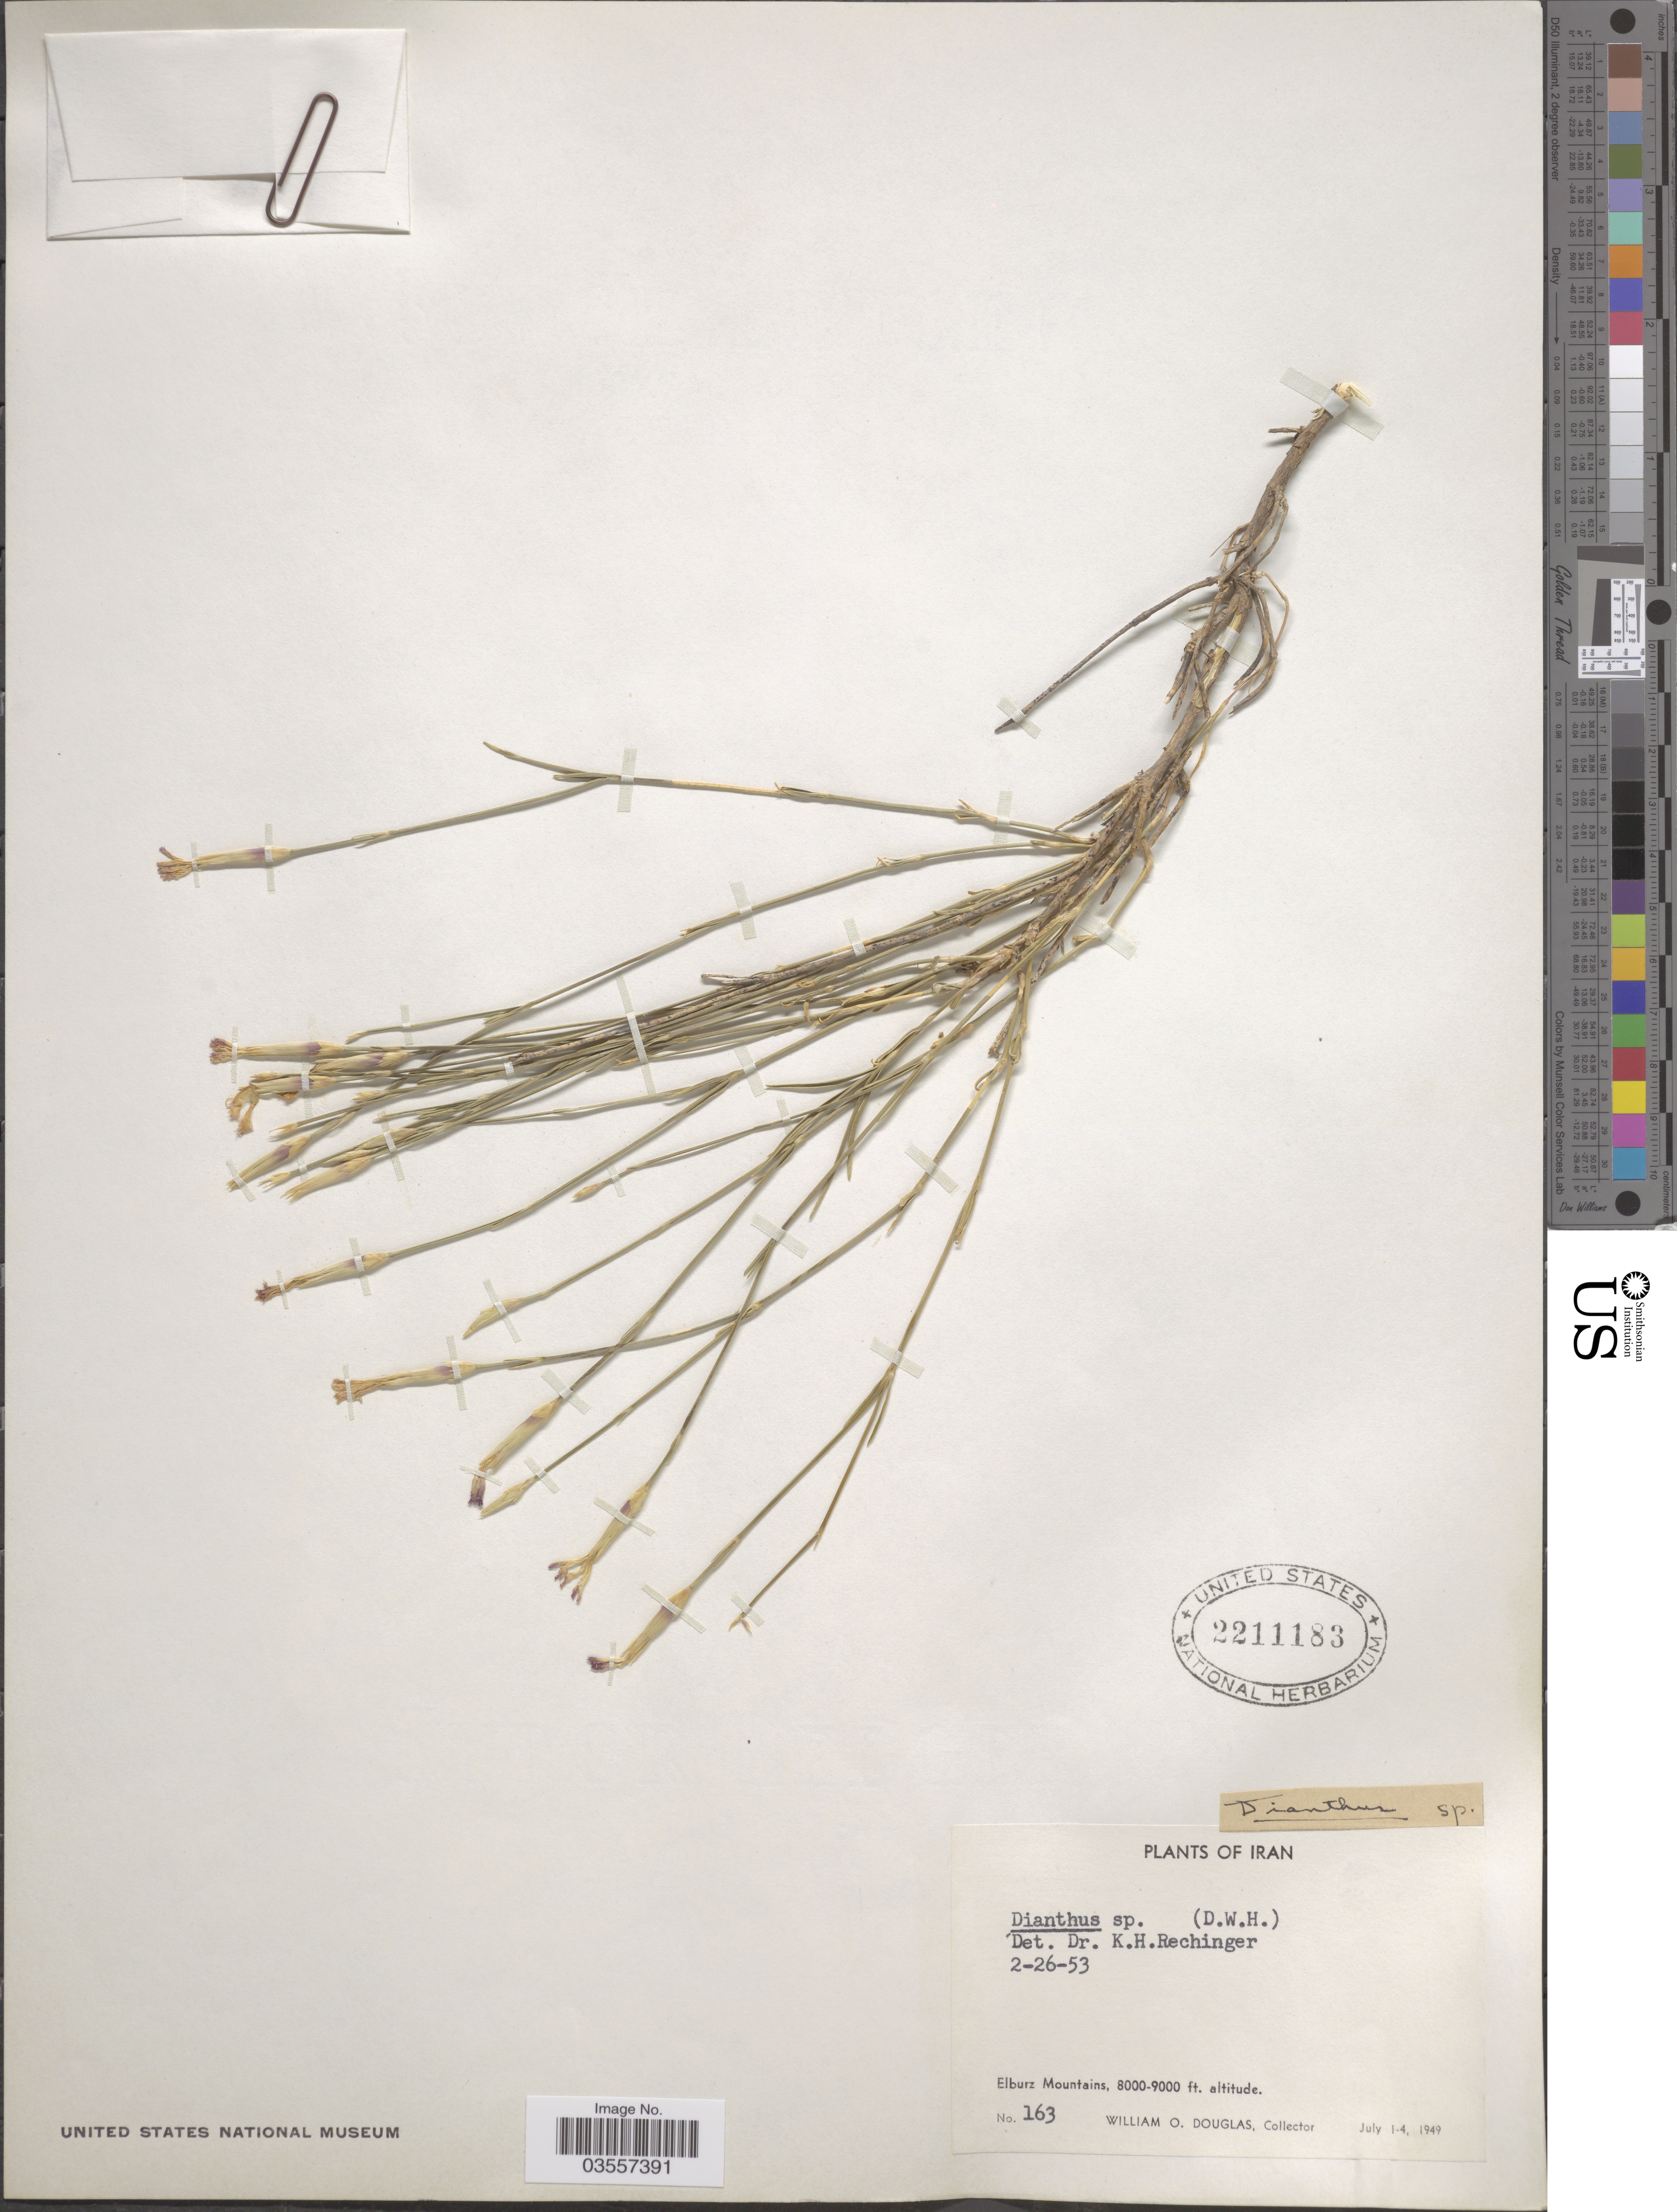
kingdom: Plantae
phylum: Tracheophyta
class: Magnoliopsida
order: Caryophyllales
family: Caryophyllaceae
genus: Dianthus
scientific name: Dianthus sp.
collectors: W. Douglas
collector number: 163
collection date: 1949-07-01/1949-07-04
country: Iran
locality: Elburz Mountains.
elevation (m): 2438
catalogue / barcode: US 2211183